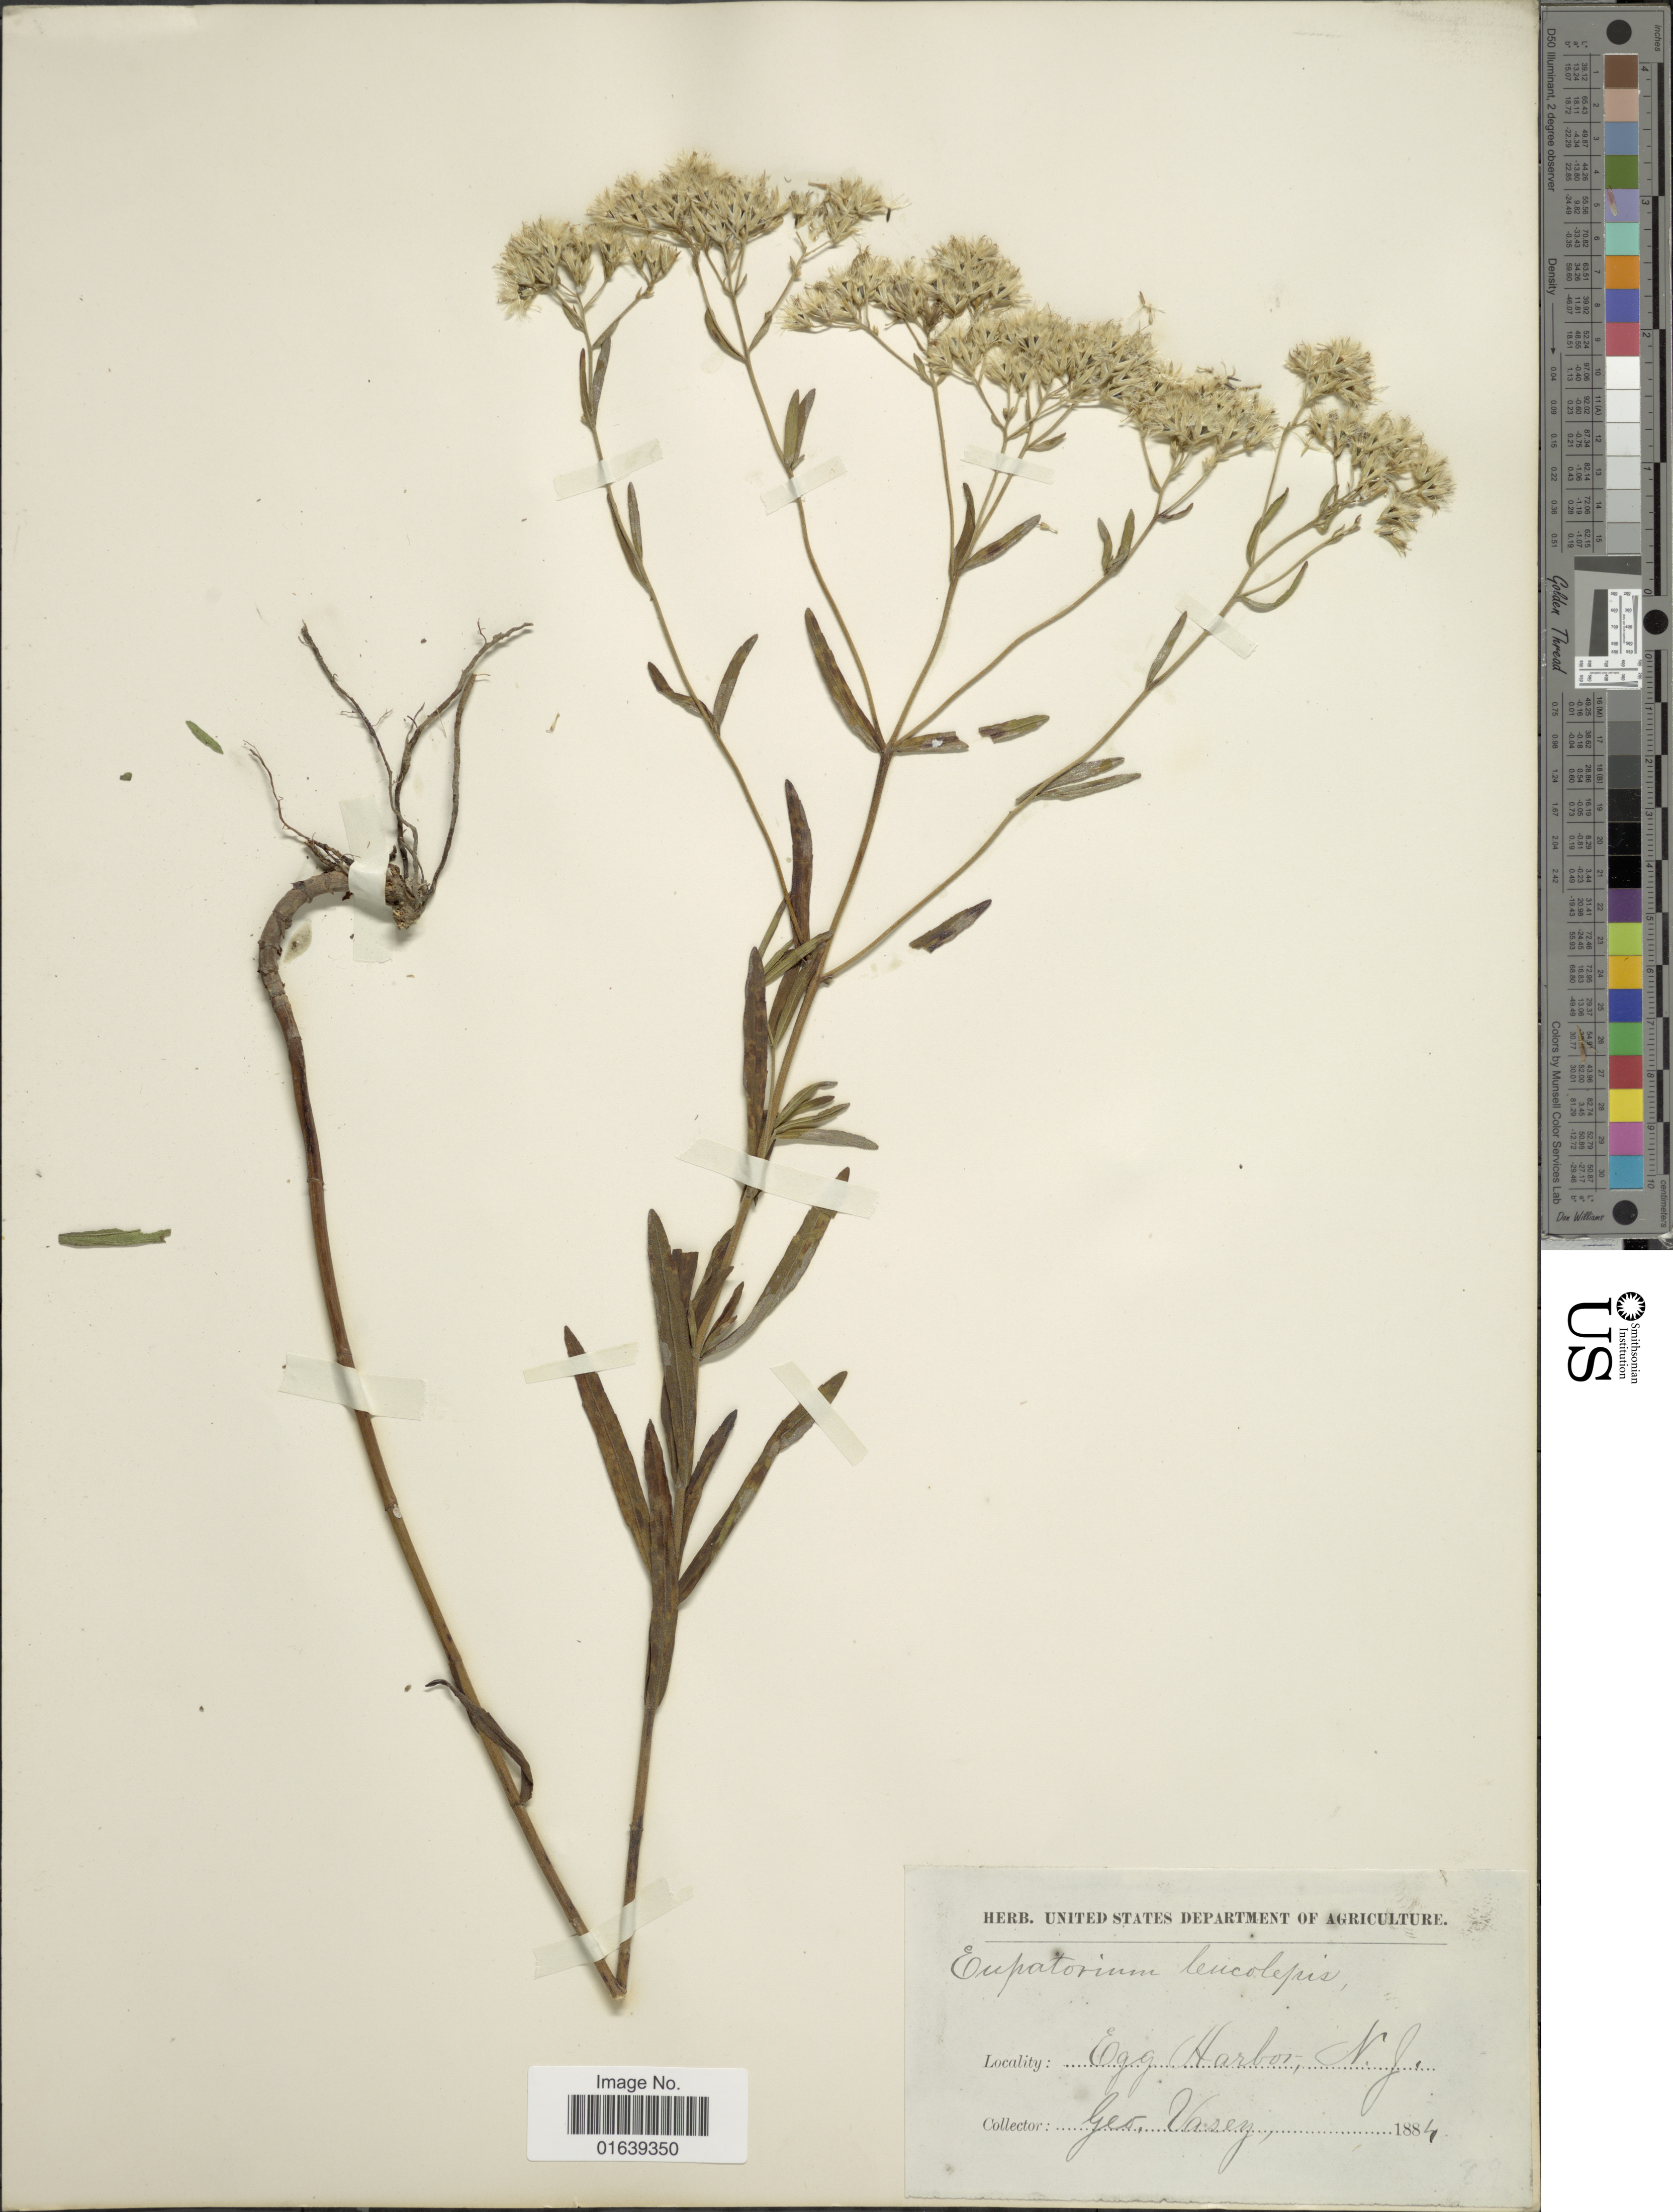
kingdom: Plantae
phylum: Tracheophyta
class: Magnoliopsida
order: Asterales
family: Asteraceae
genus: Eupatorium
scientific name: Eupatorium leucolepis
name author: (DC.) Torr. & A. Gray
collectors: G. Vasey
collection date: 1884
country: United States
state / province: New Jersey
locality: Egg Harbor, N. J.